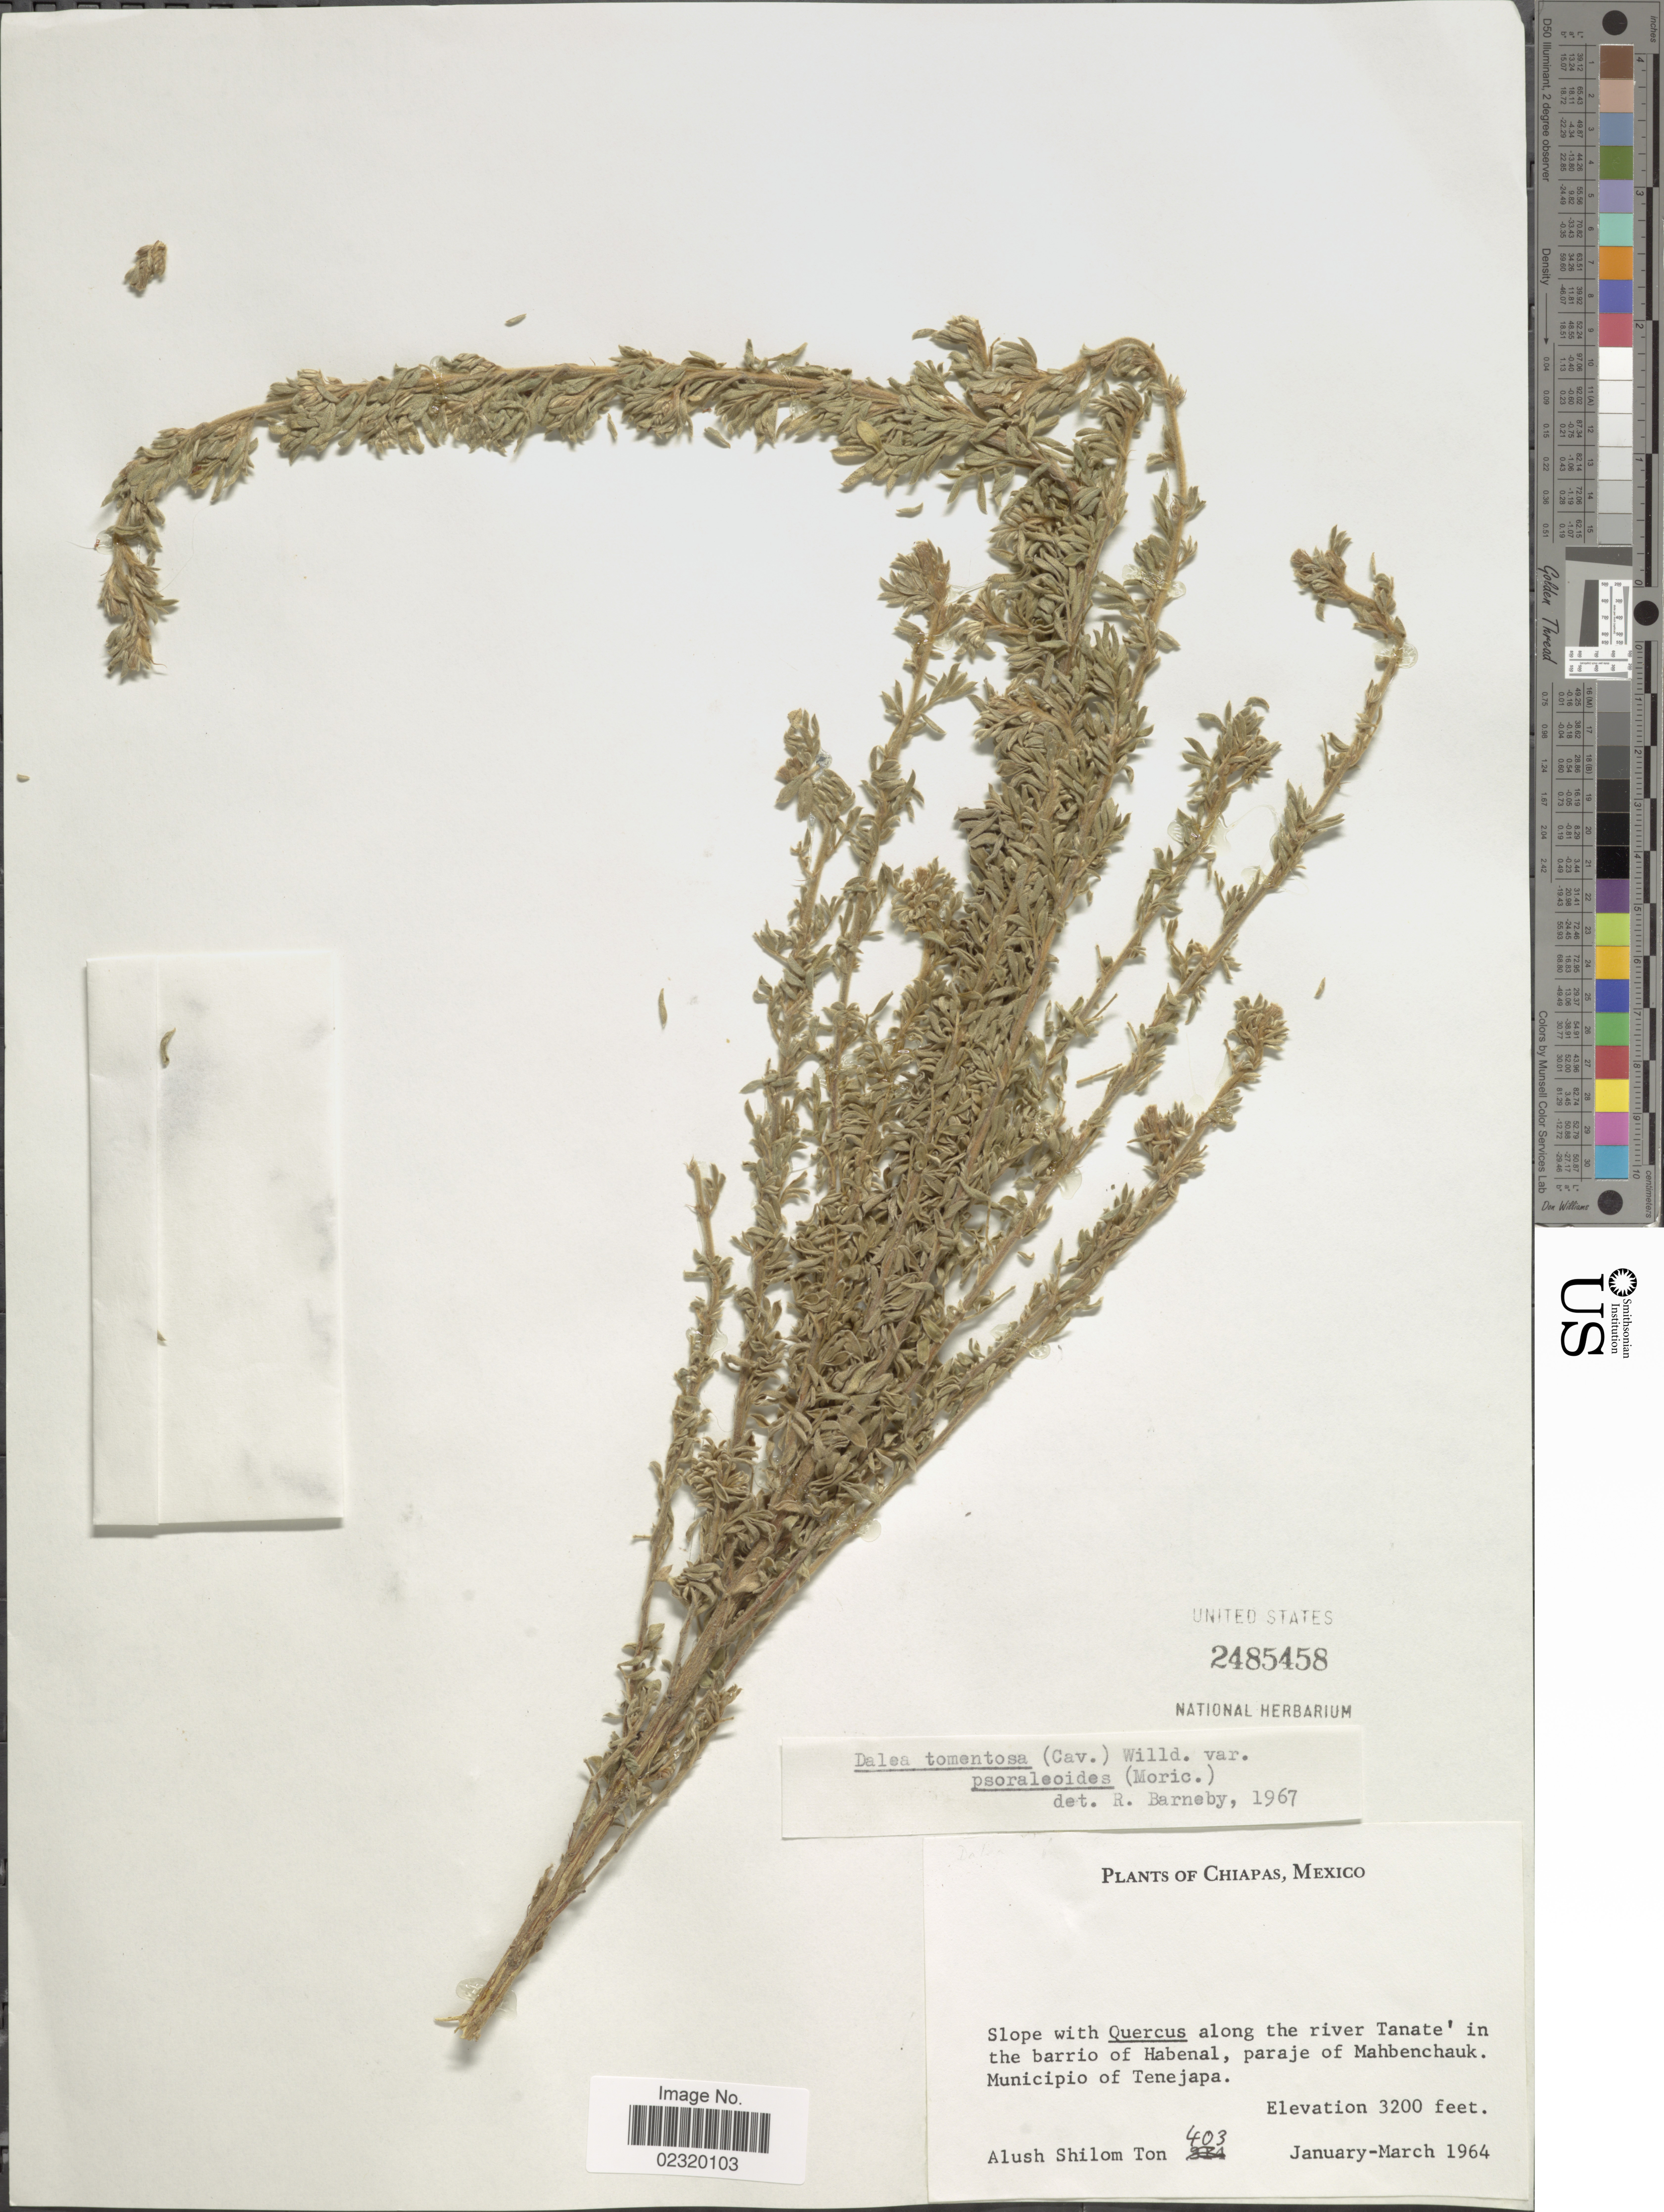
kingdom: Plantae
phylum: Tracheophyta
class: Magnoliopsida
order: Fabales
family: Fabaceae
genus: Dalea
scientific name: Dalea tomentosa var. psoraleoides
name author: (Moric.) Barneby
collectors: A. M. Ton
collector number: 403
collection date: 1964-01/1964-03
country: Mexico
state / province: Chiapas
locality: Along the river Tanate' in the barrio of Habenal, paraje of Mahbenchauk. Municipio of Tenejapa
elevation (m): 975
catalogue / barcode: US 2485458